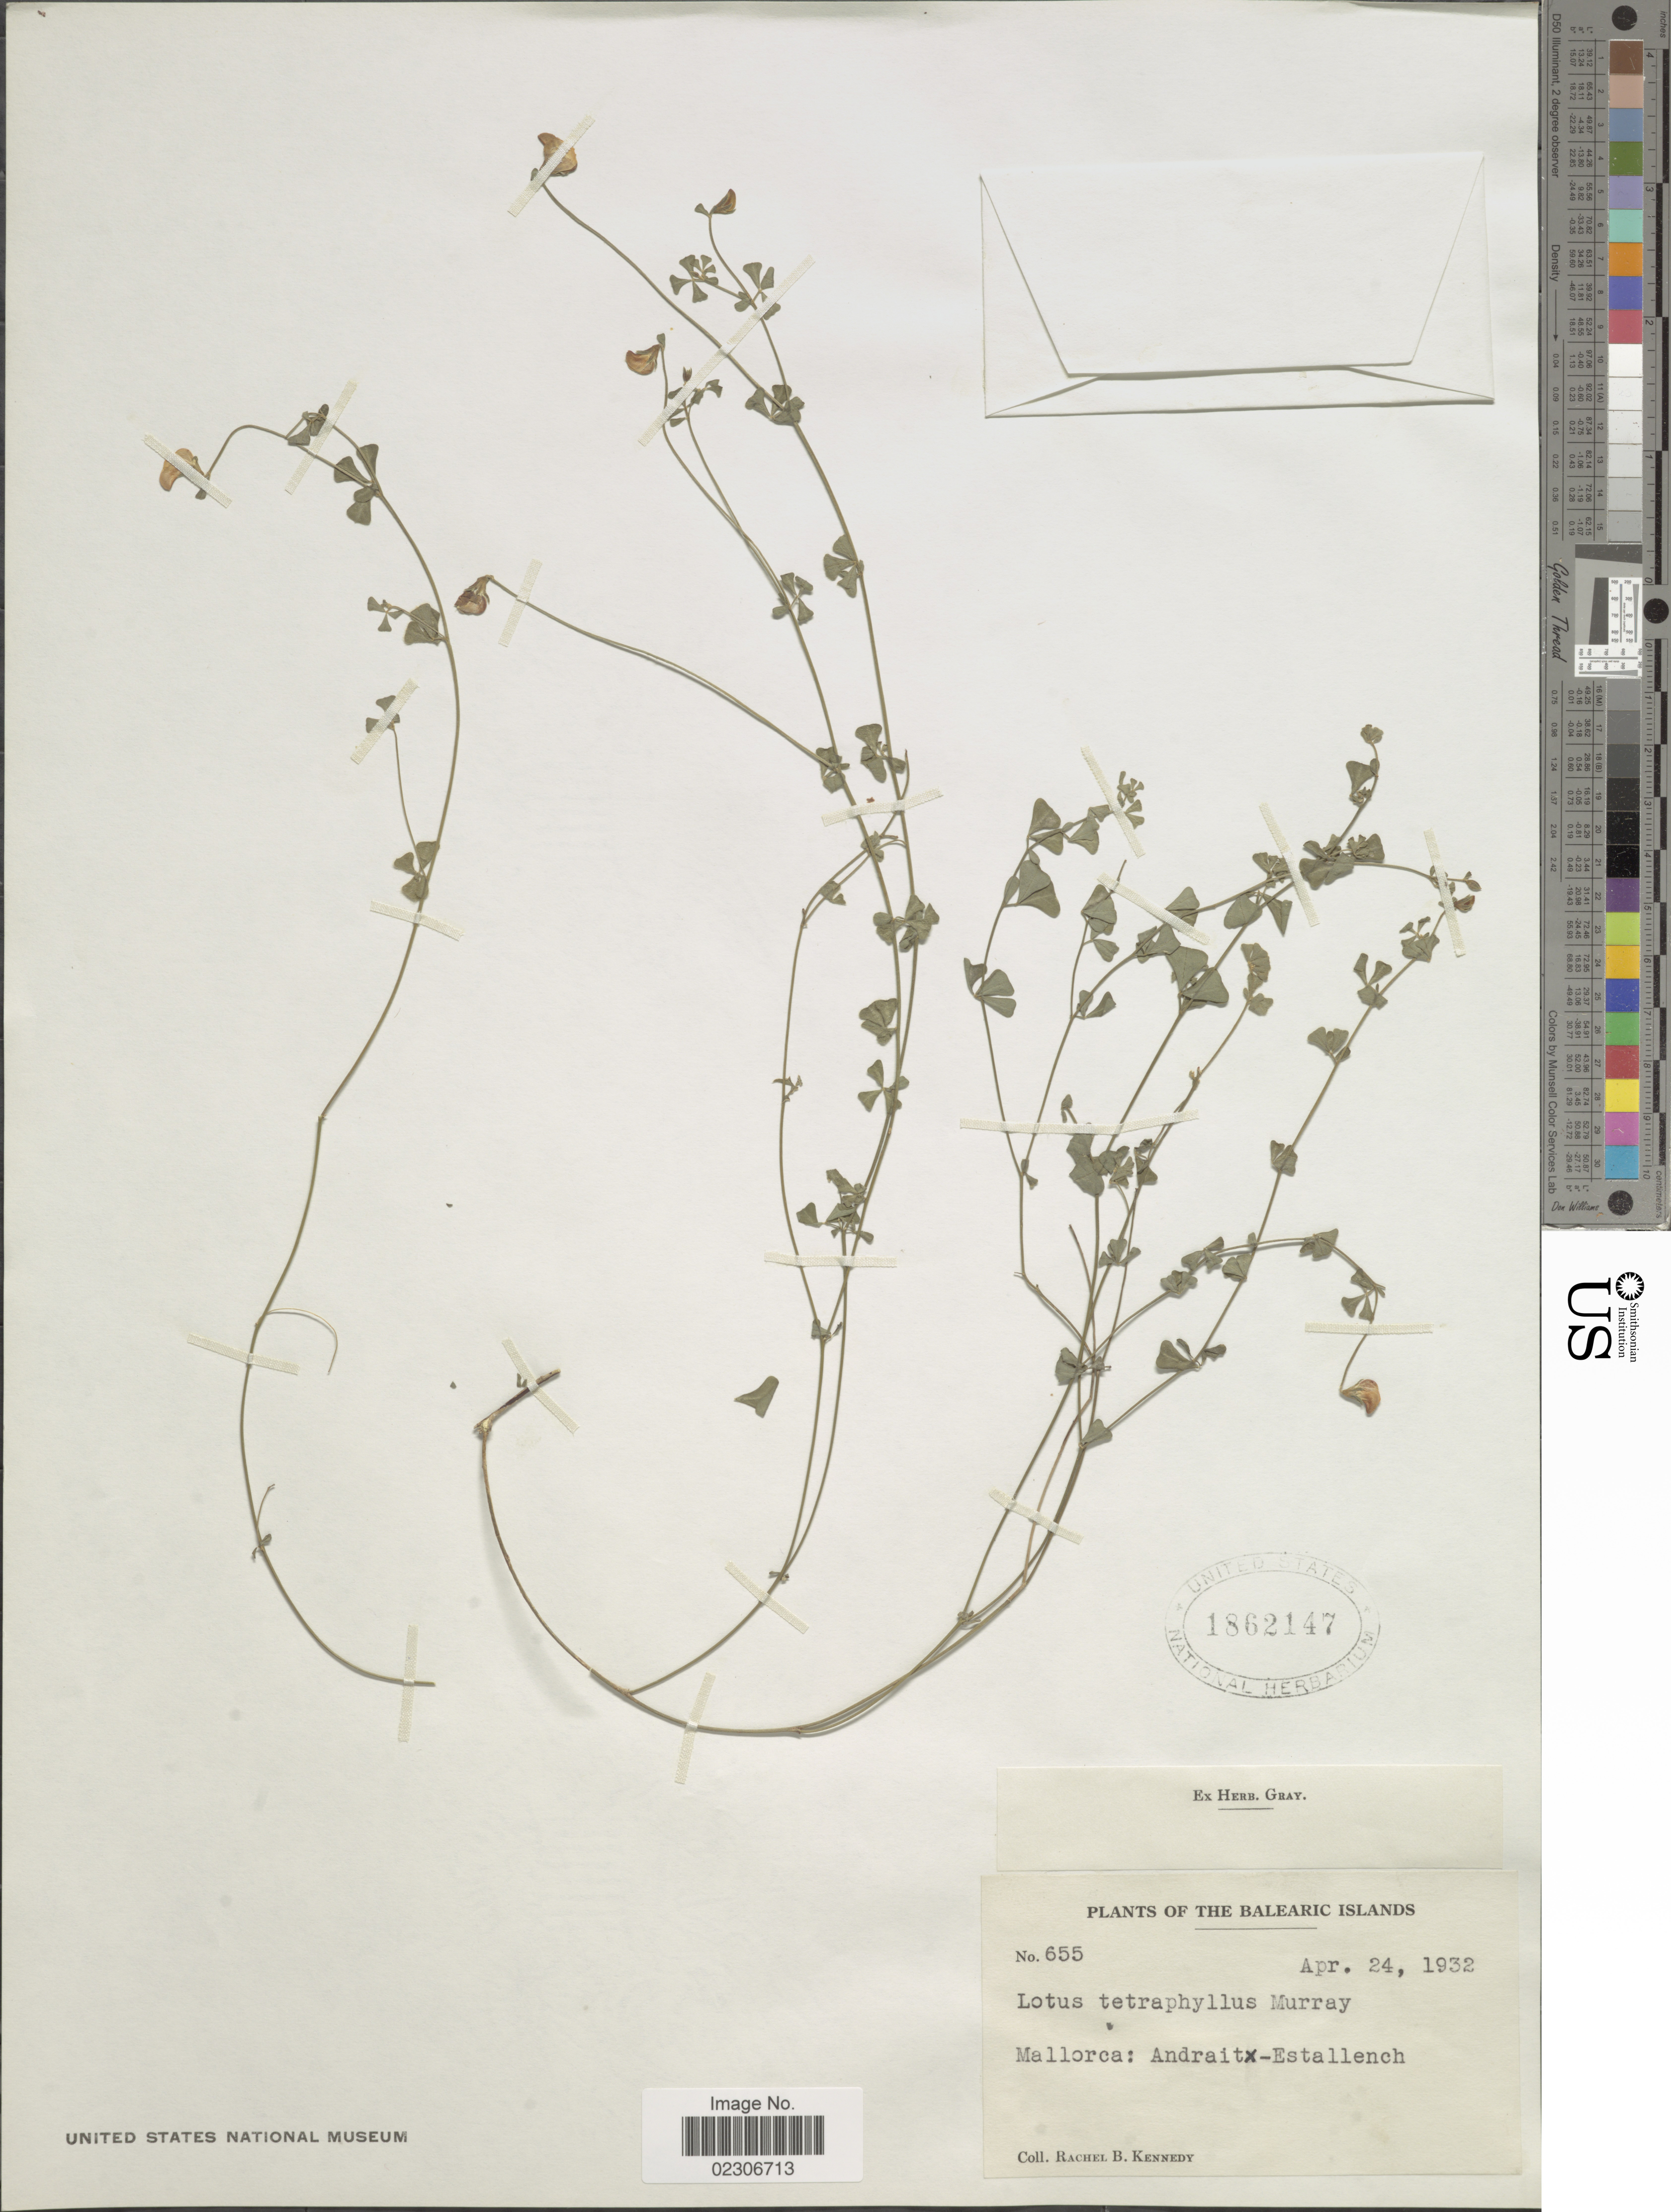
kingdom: Plantae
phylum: Tracheophyta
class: Magnoliopsida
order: Fabales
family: Fabaceae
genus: Lotus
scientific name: Lotus tetraphyllus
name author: L.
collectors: Kennedy, R.B.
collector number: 655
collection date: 1932-04-24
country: Spain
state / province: Islas Baleares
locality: Balearic Islands, Mallorca: Andraitx-Estallench.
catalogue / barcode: US 1862147